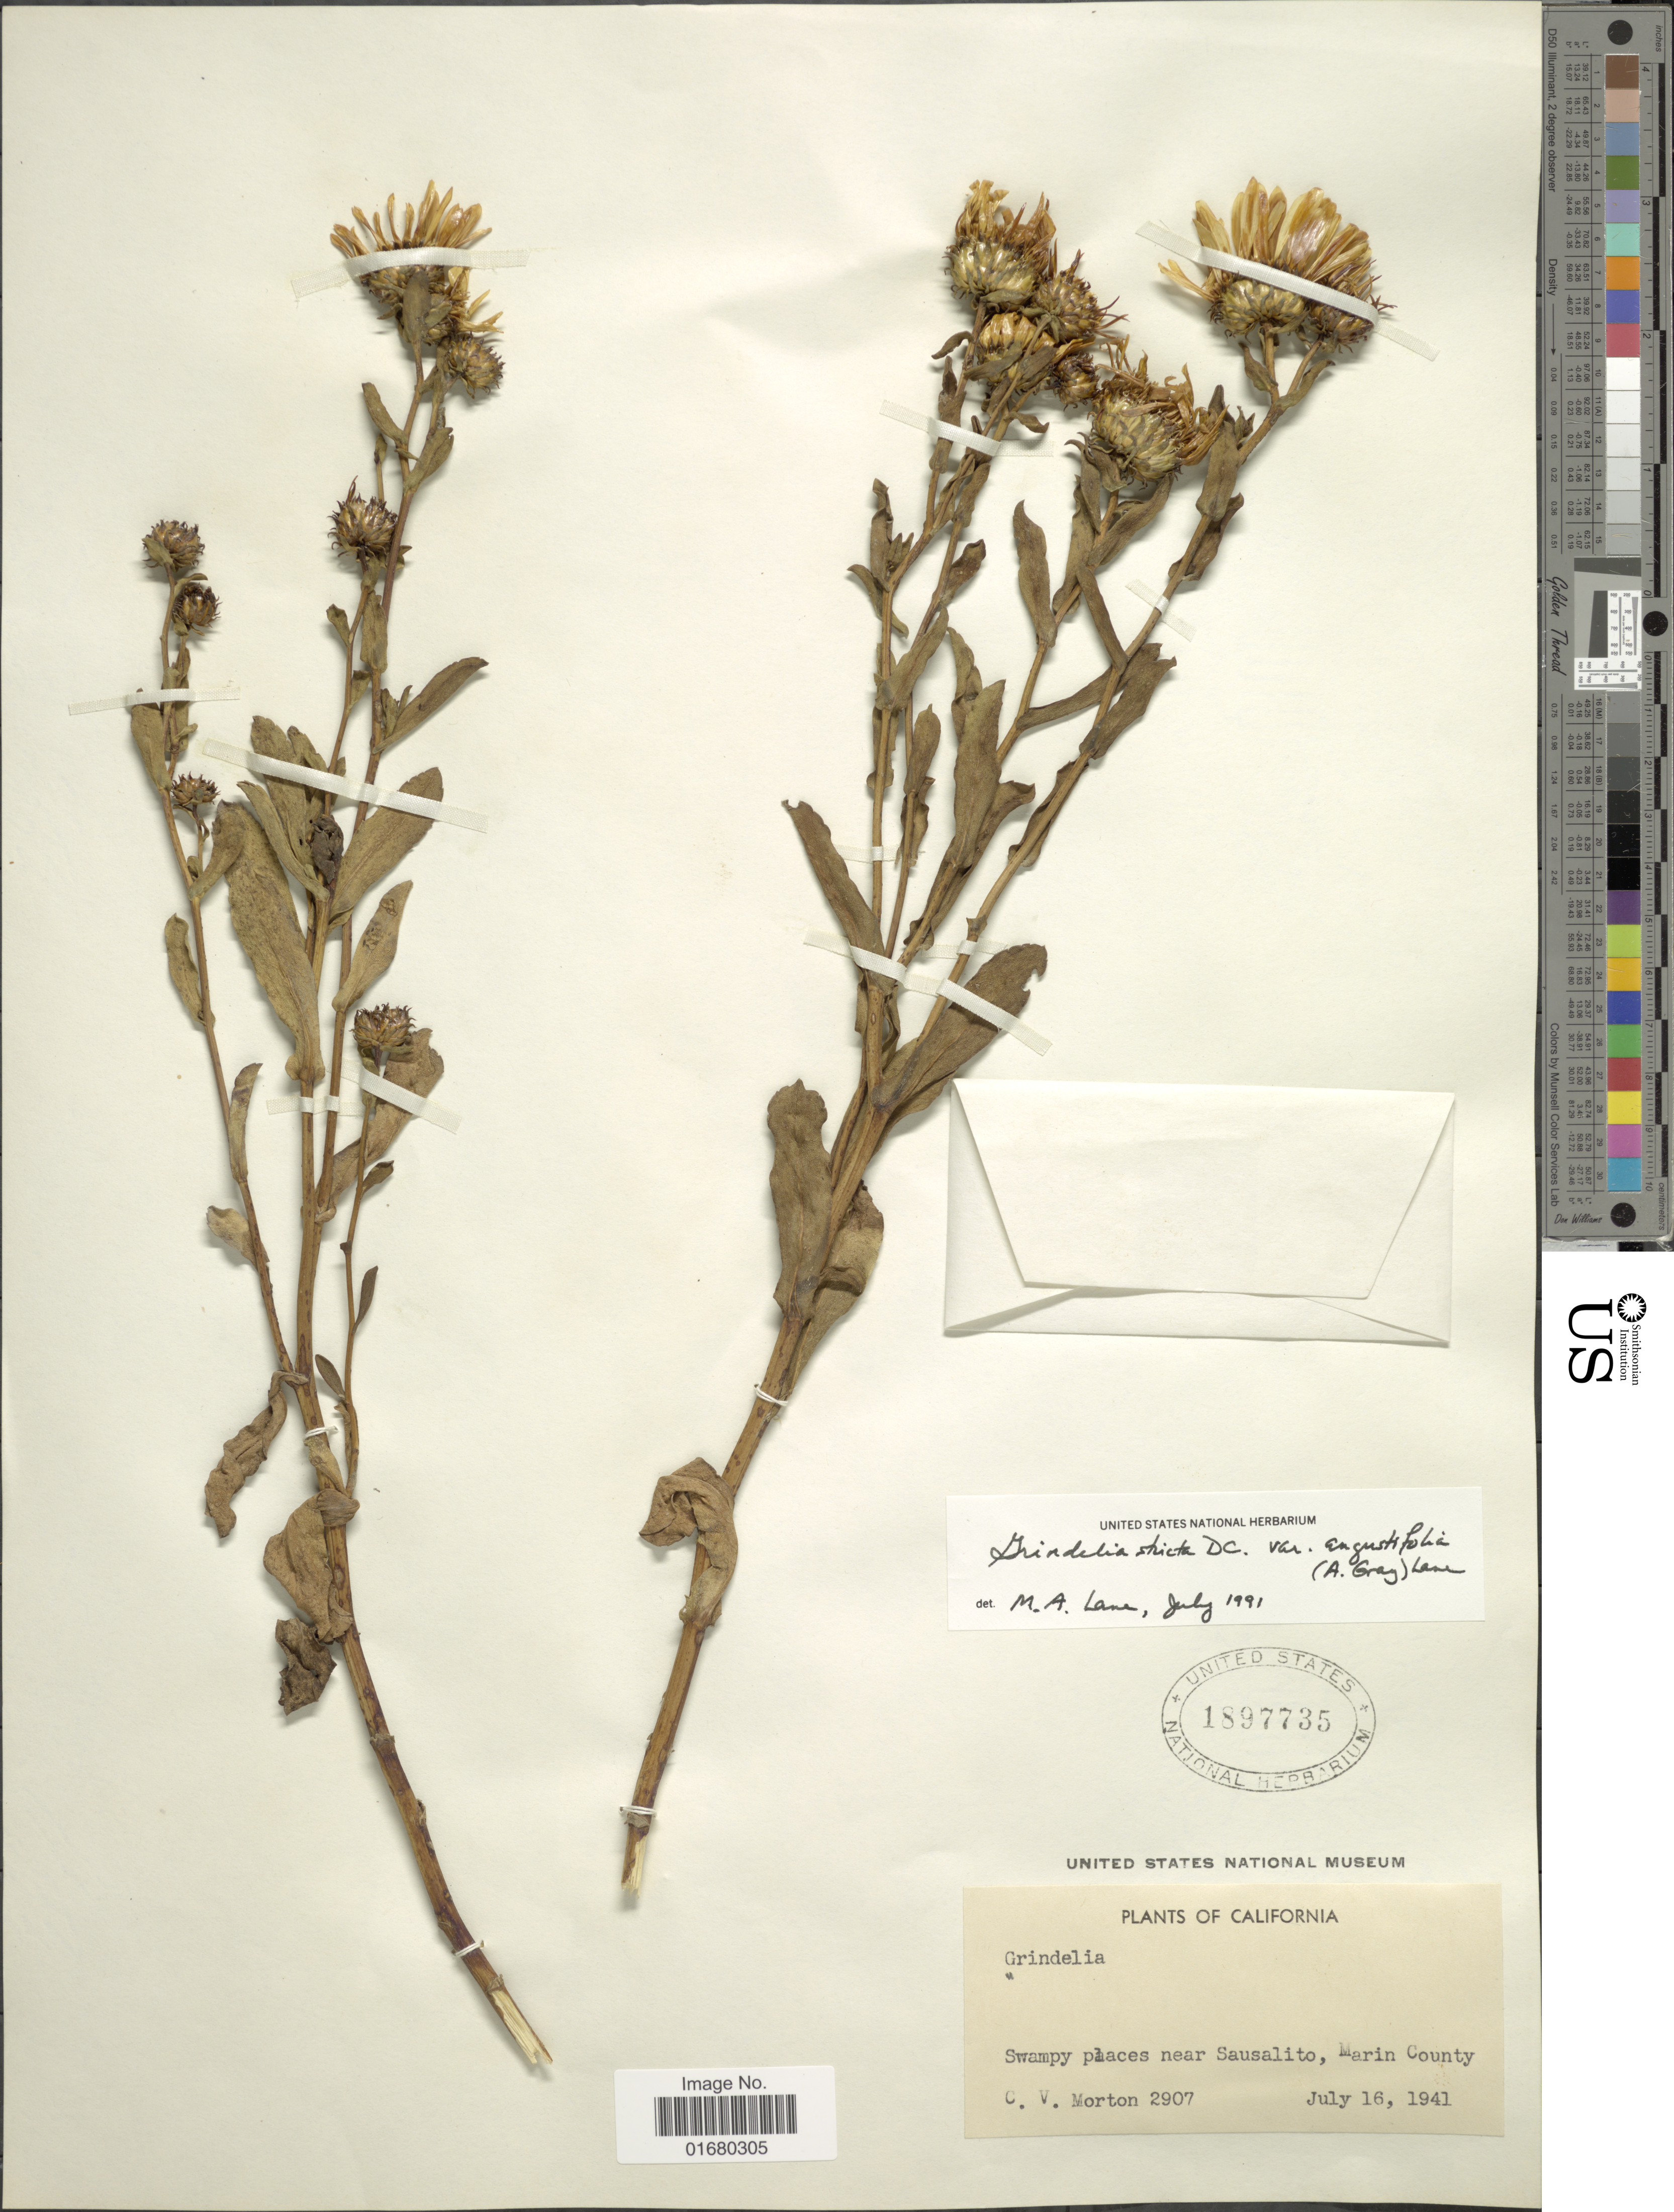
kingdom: Plantae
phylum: Tracheophyta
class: Magnoliopsida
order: Asterales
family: Asteraceae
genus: Grindelia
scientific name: Grindelia stricta var. angustifolia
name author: (A. Gray) M.A. Lane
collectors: C. V. Morton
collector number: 2907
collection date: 1941-07-16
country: United States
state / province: California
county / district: Marin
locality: Swampy places near Sausalito, Marin County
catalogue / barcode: US 1897735